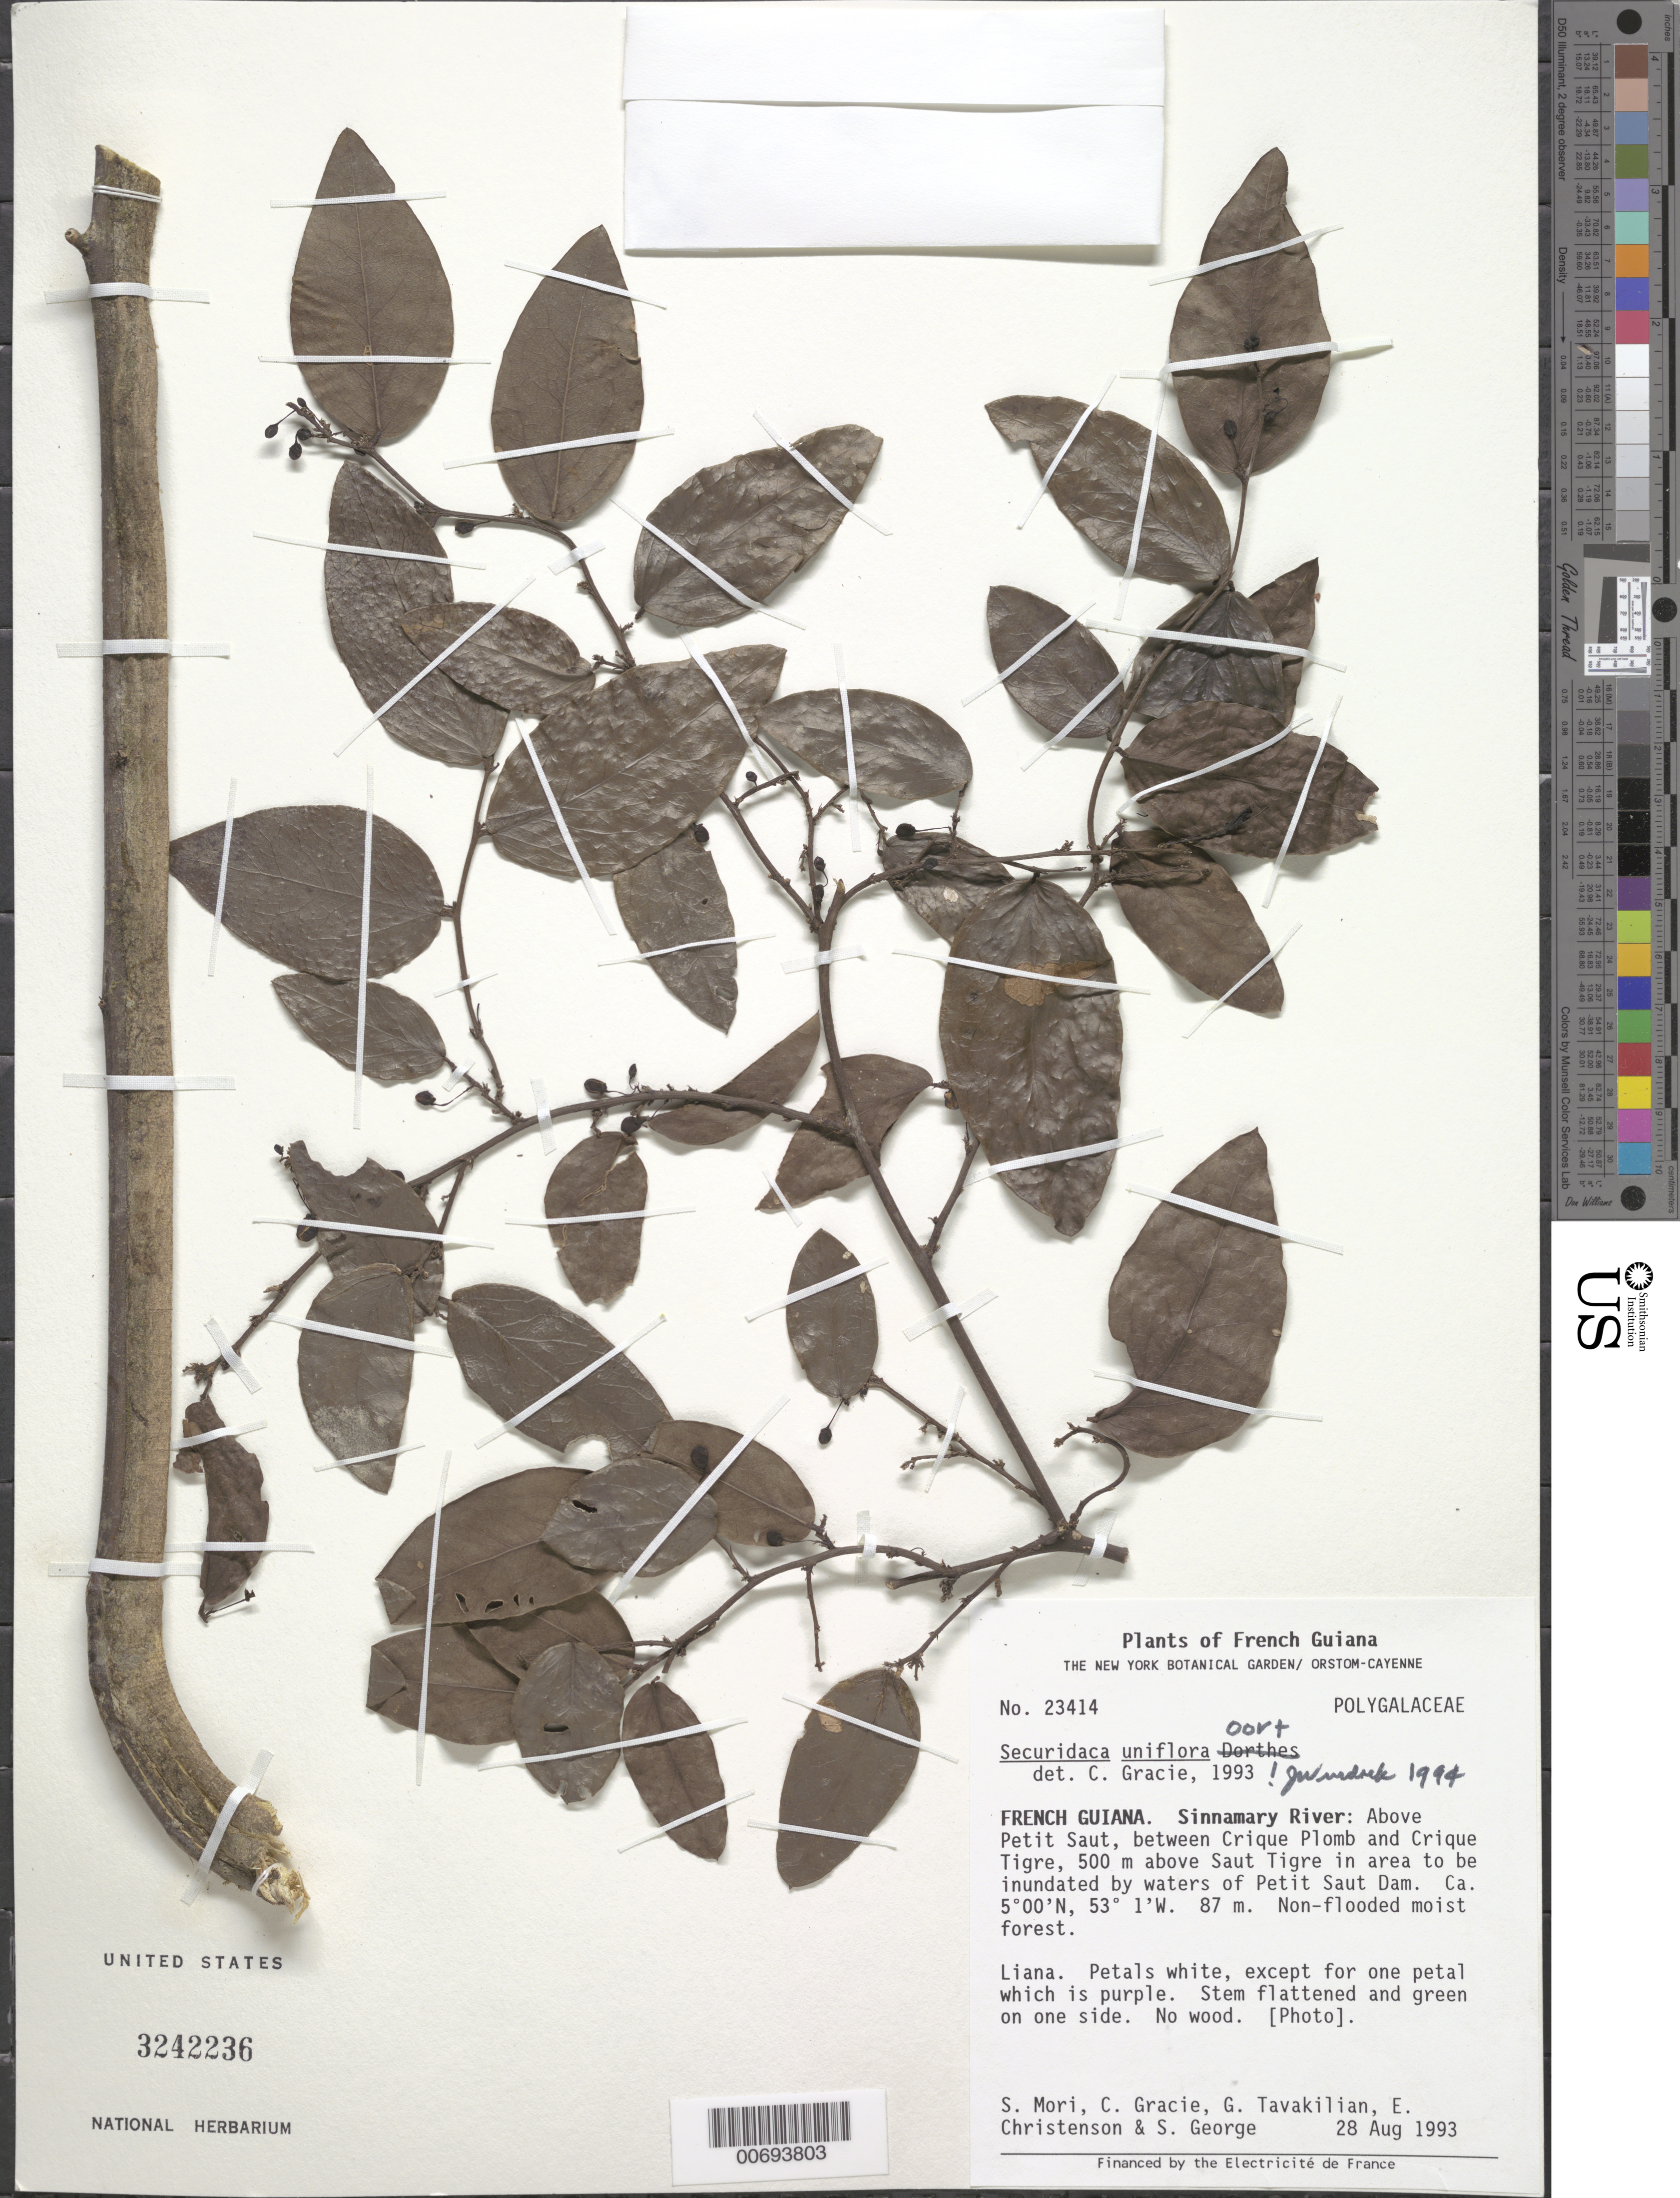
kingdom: Plantae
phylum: Tracheophyta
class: Magnoliopsida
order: Fabales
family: Polygalaceae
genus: Securidaca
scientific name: Securidaca uniflora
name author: Oort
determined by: Wurdack, John J., (US), US (UNITED STATES)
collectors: S. Mori et al.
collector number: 23414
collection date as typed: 28-Aug-93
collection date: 1993-08-28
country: French Guiana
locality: Sinnamary River, above Petit Saut, between Crique Plomb and Crique Tigre; 500 m above Saut Tigre in area to be inundated by waters of Petit Saut Dam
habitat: Non-flooded moist forest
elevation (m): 87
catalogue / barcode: US 3242236